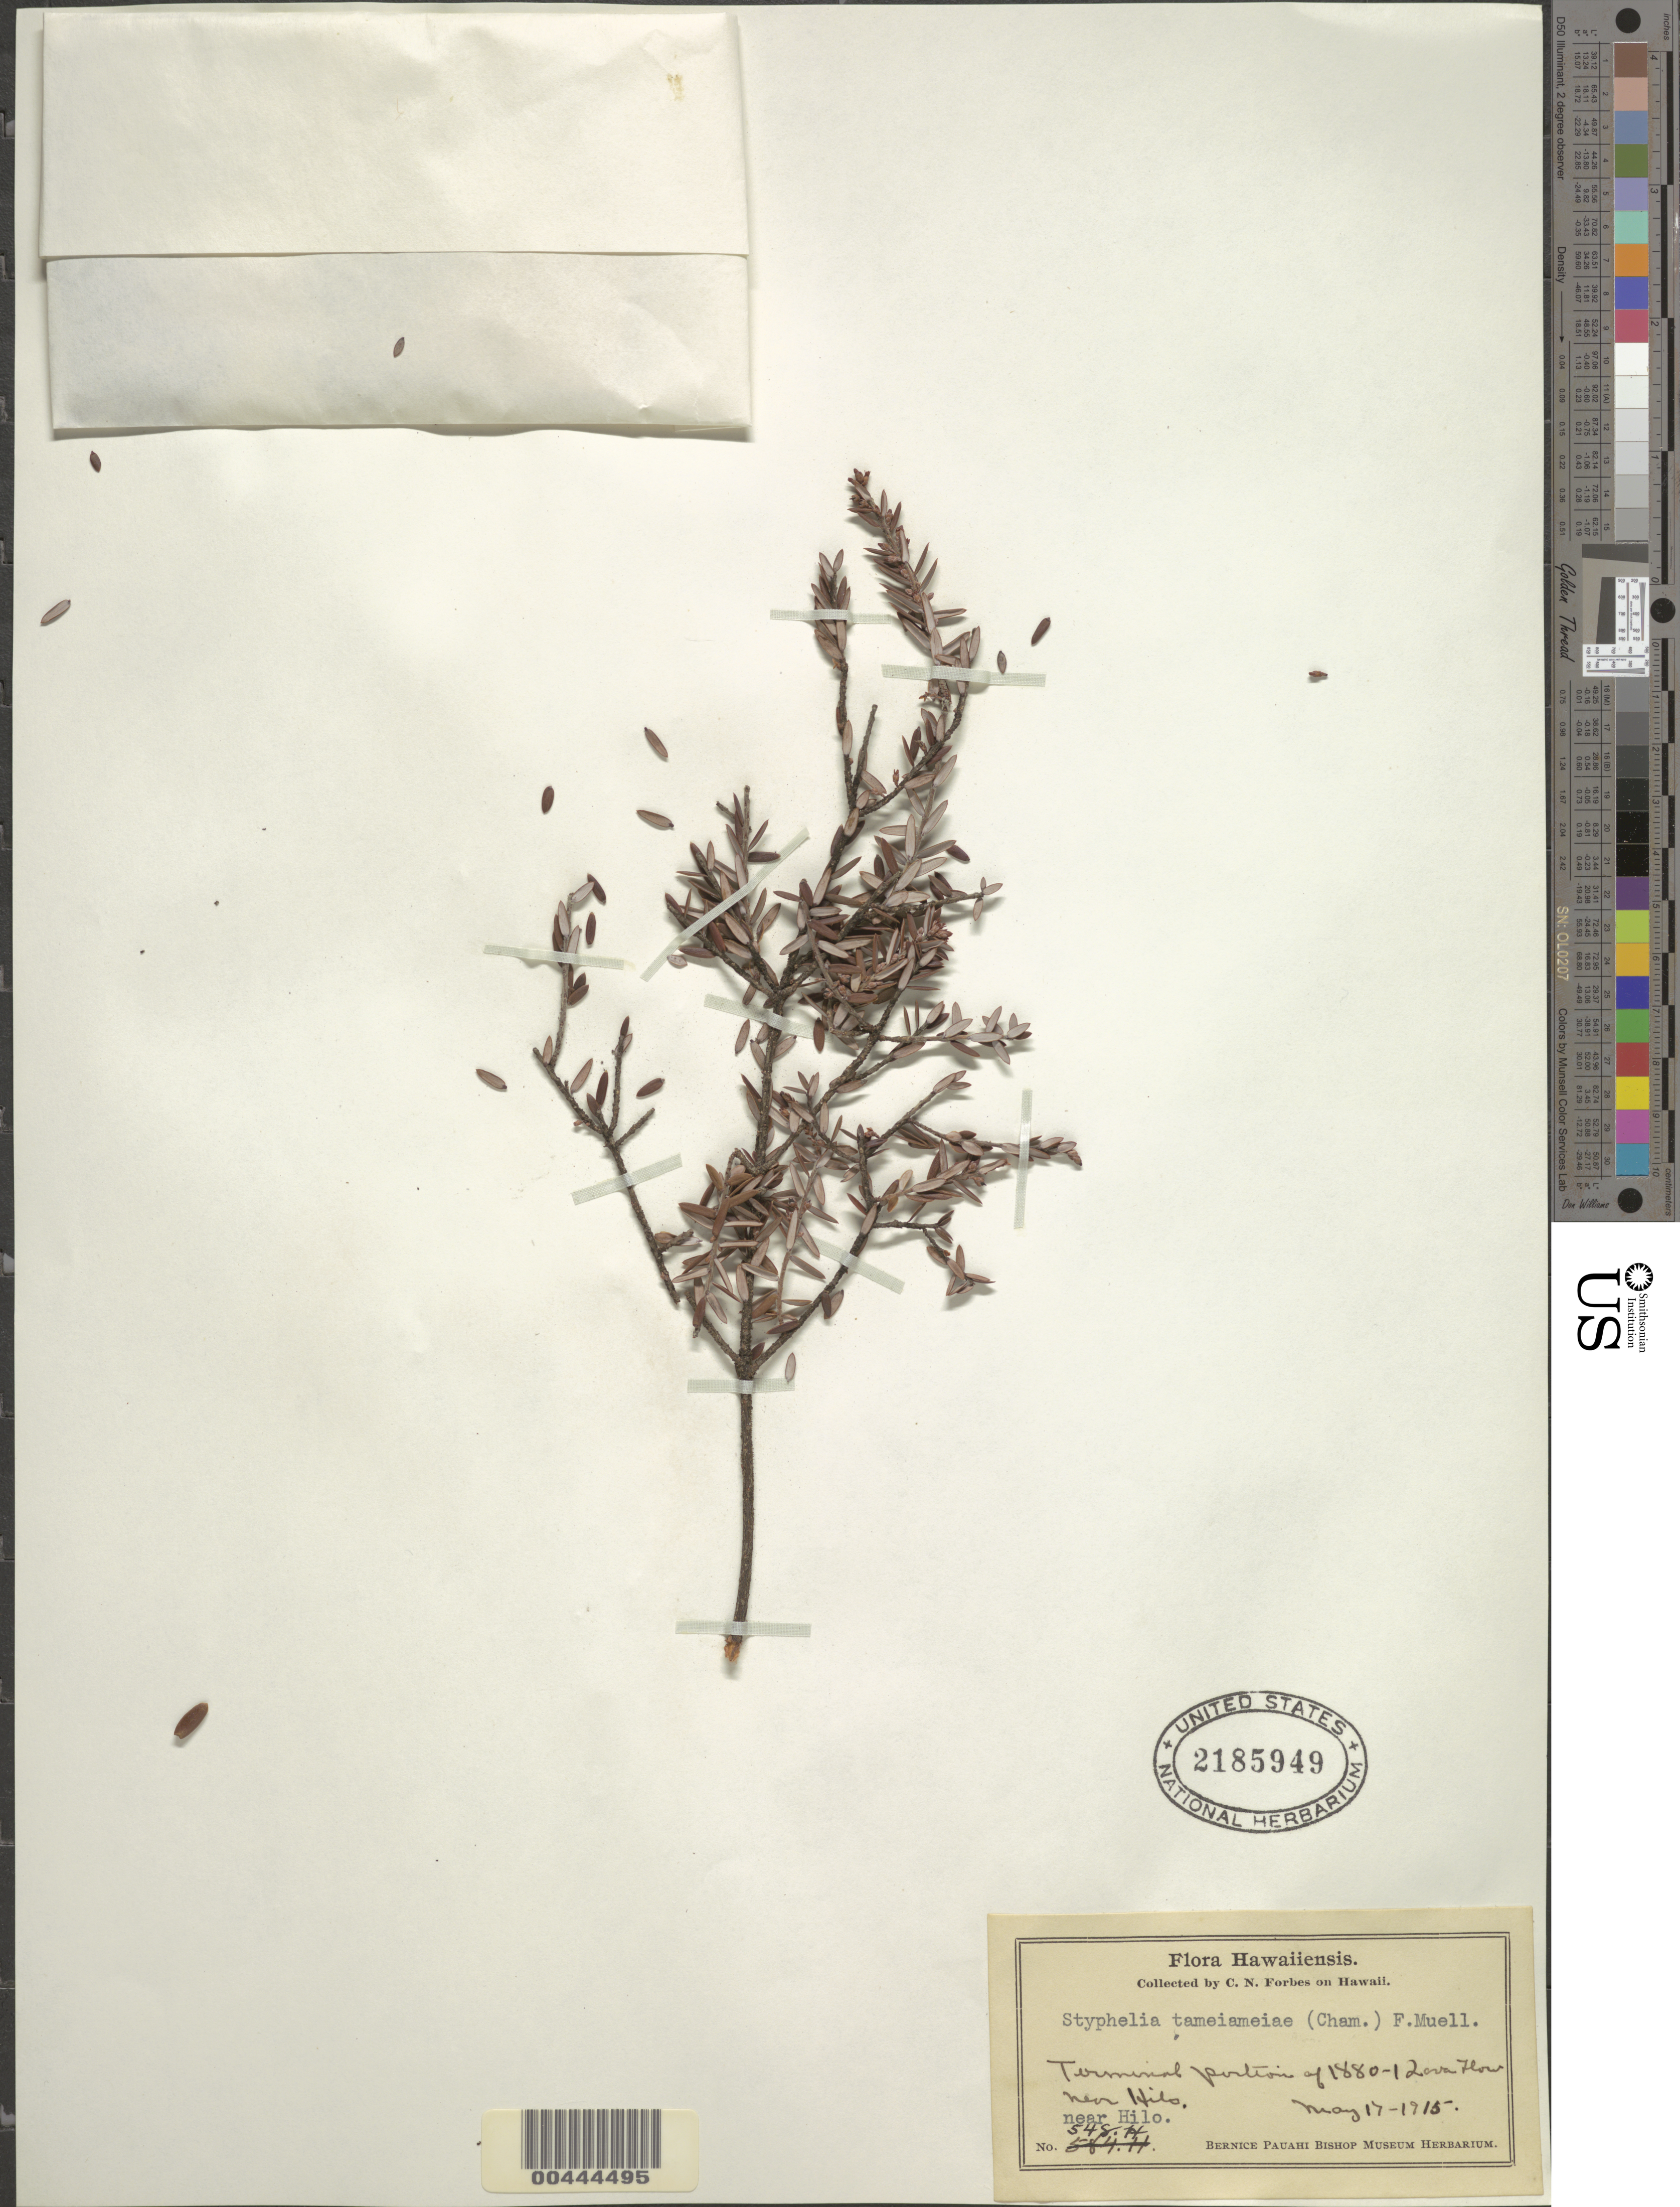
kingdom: Plantae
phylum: Tracheophyta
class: Magnoliopsida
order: Ericales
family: Ericaceae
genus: Leptecophylla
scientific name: Leptecophylla tameiameiae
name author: (Cham. & Schltdl.) C.M. Weiller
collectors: C. N. Forbes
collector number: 548.H.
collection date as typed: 17 May 1915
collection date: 1915-05-17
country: United States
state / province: Hawaii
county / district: Hawaii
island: Hawaii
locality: Terminal portion of 1880-1881 Lava Flow near Hilo.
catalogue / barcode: US 2185949